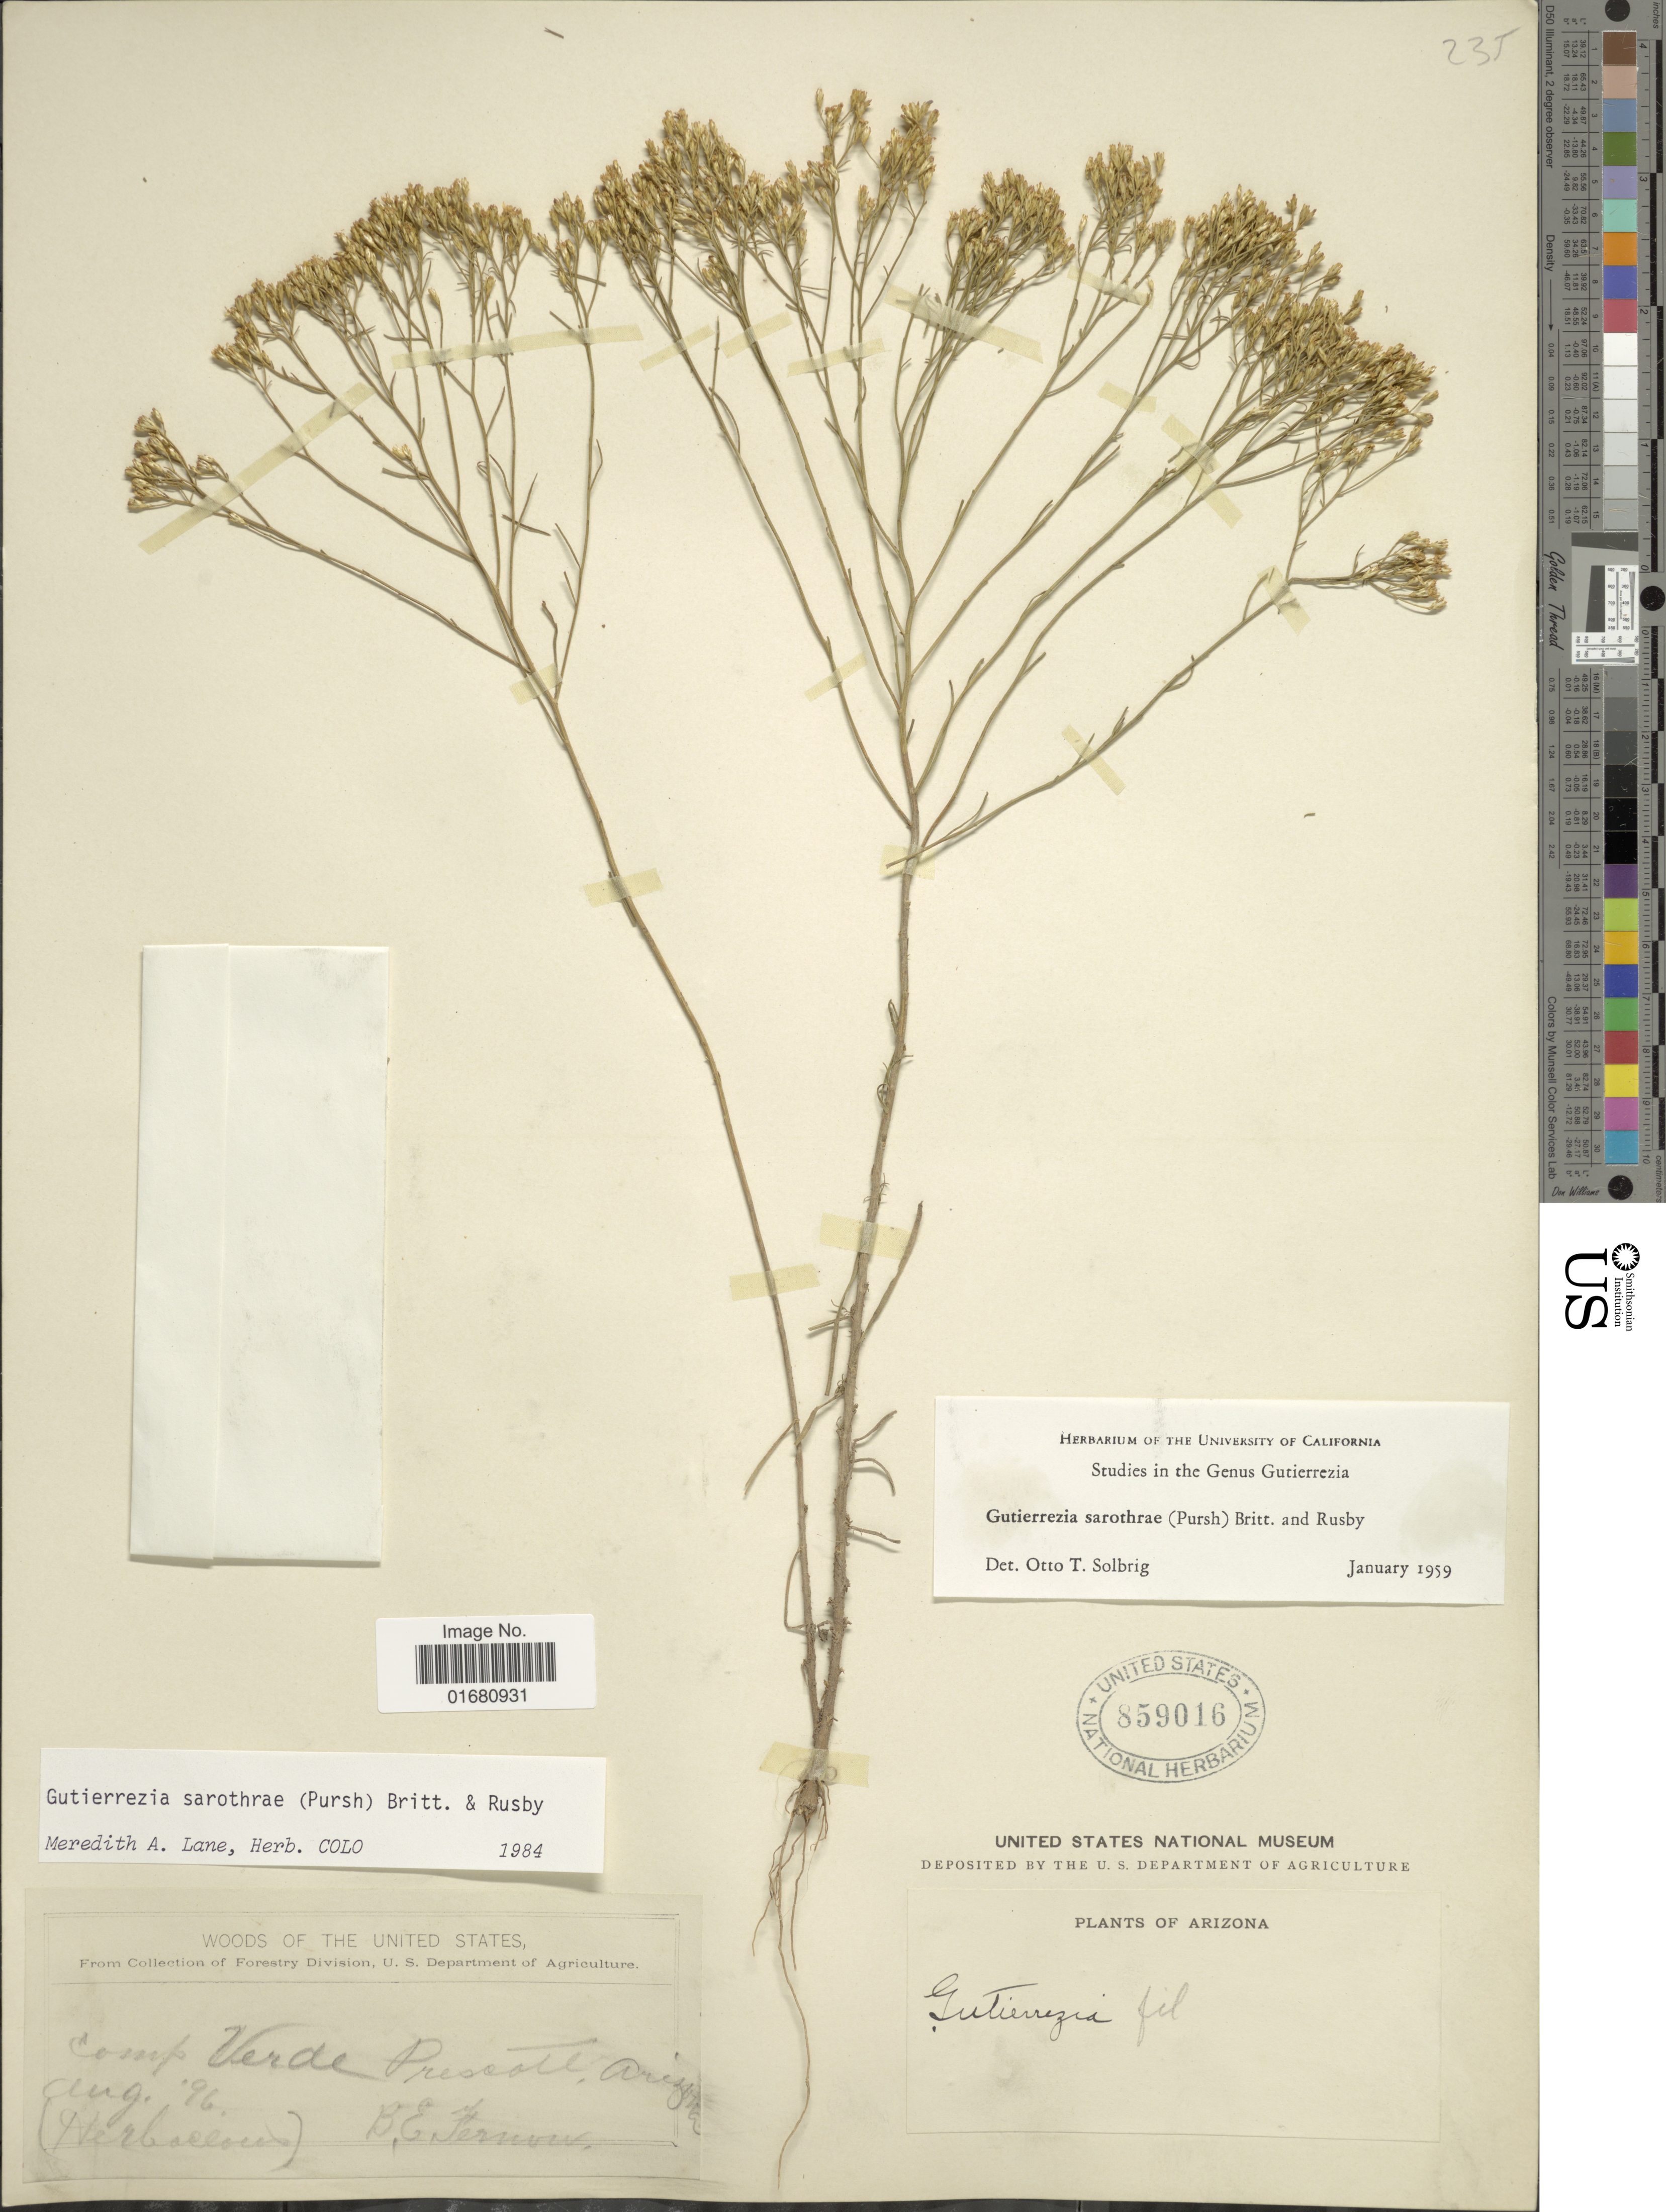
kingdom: Plantae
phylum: Tracheophyta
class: Magnoliopsida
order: Asterales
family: Asteraceae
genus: Gutierrezia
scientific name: Gutierrezia sarothrae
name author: (Pursh) Britton & Rusby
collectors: B. Fernow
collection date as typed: Transcribed d/m/y: /8/96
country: United States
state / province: Arizona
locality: Camp verde Prescott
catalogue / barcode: US 859016